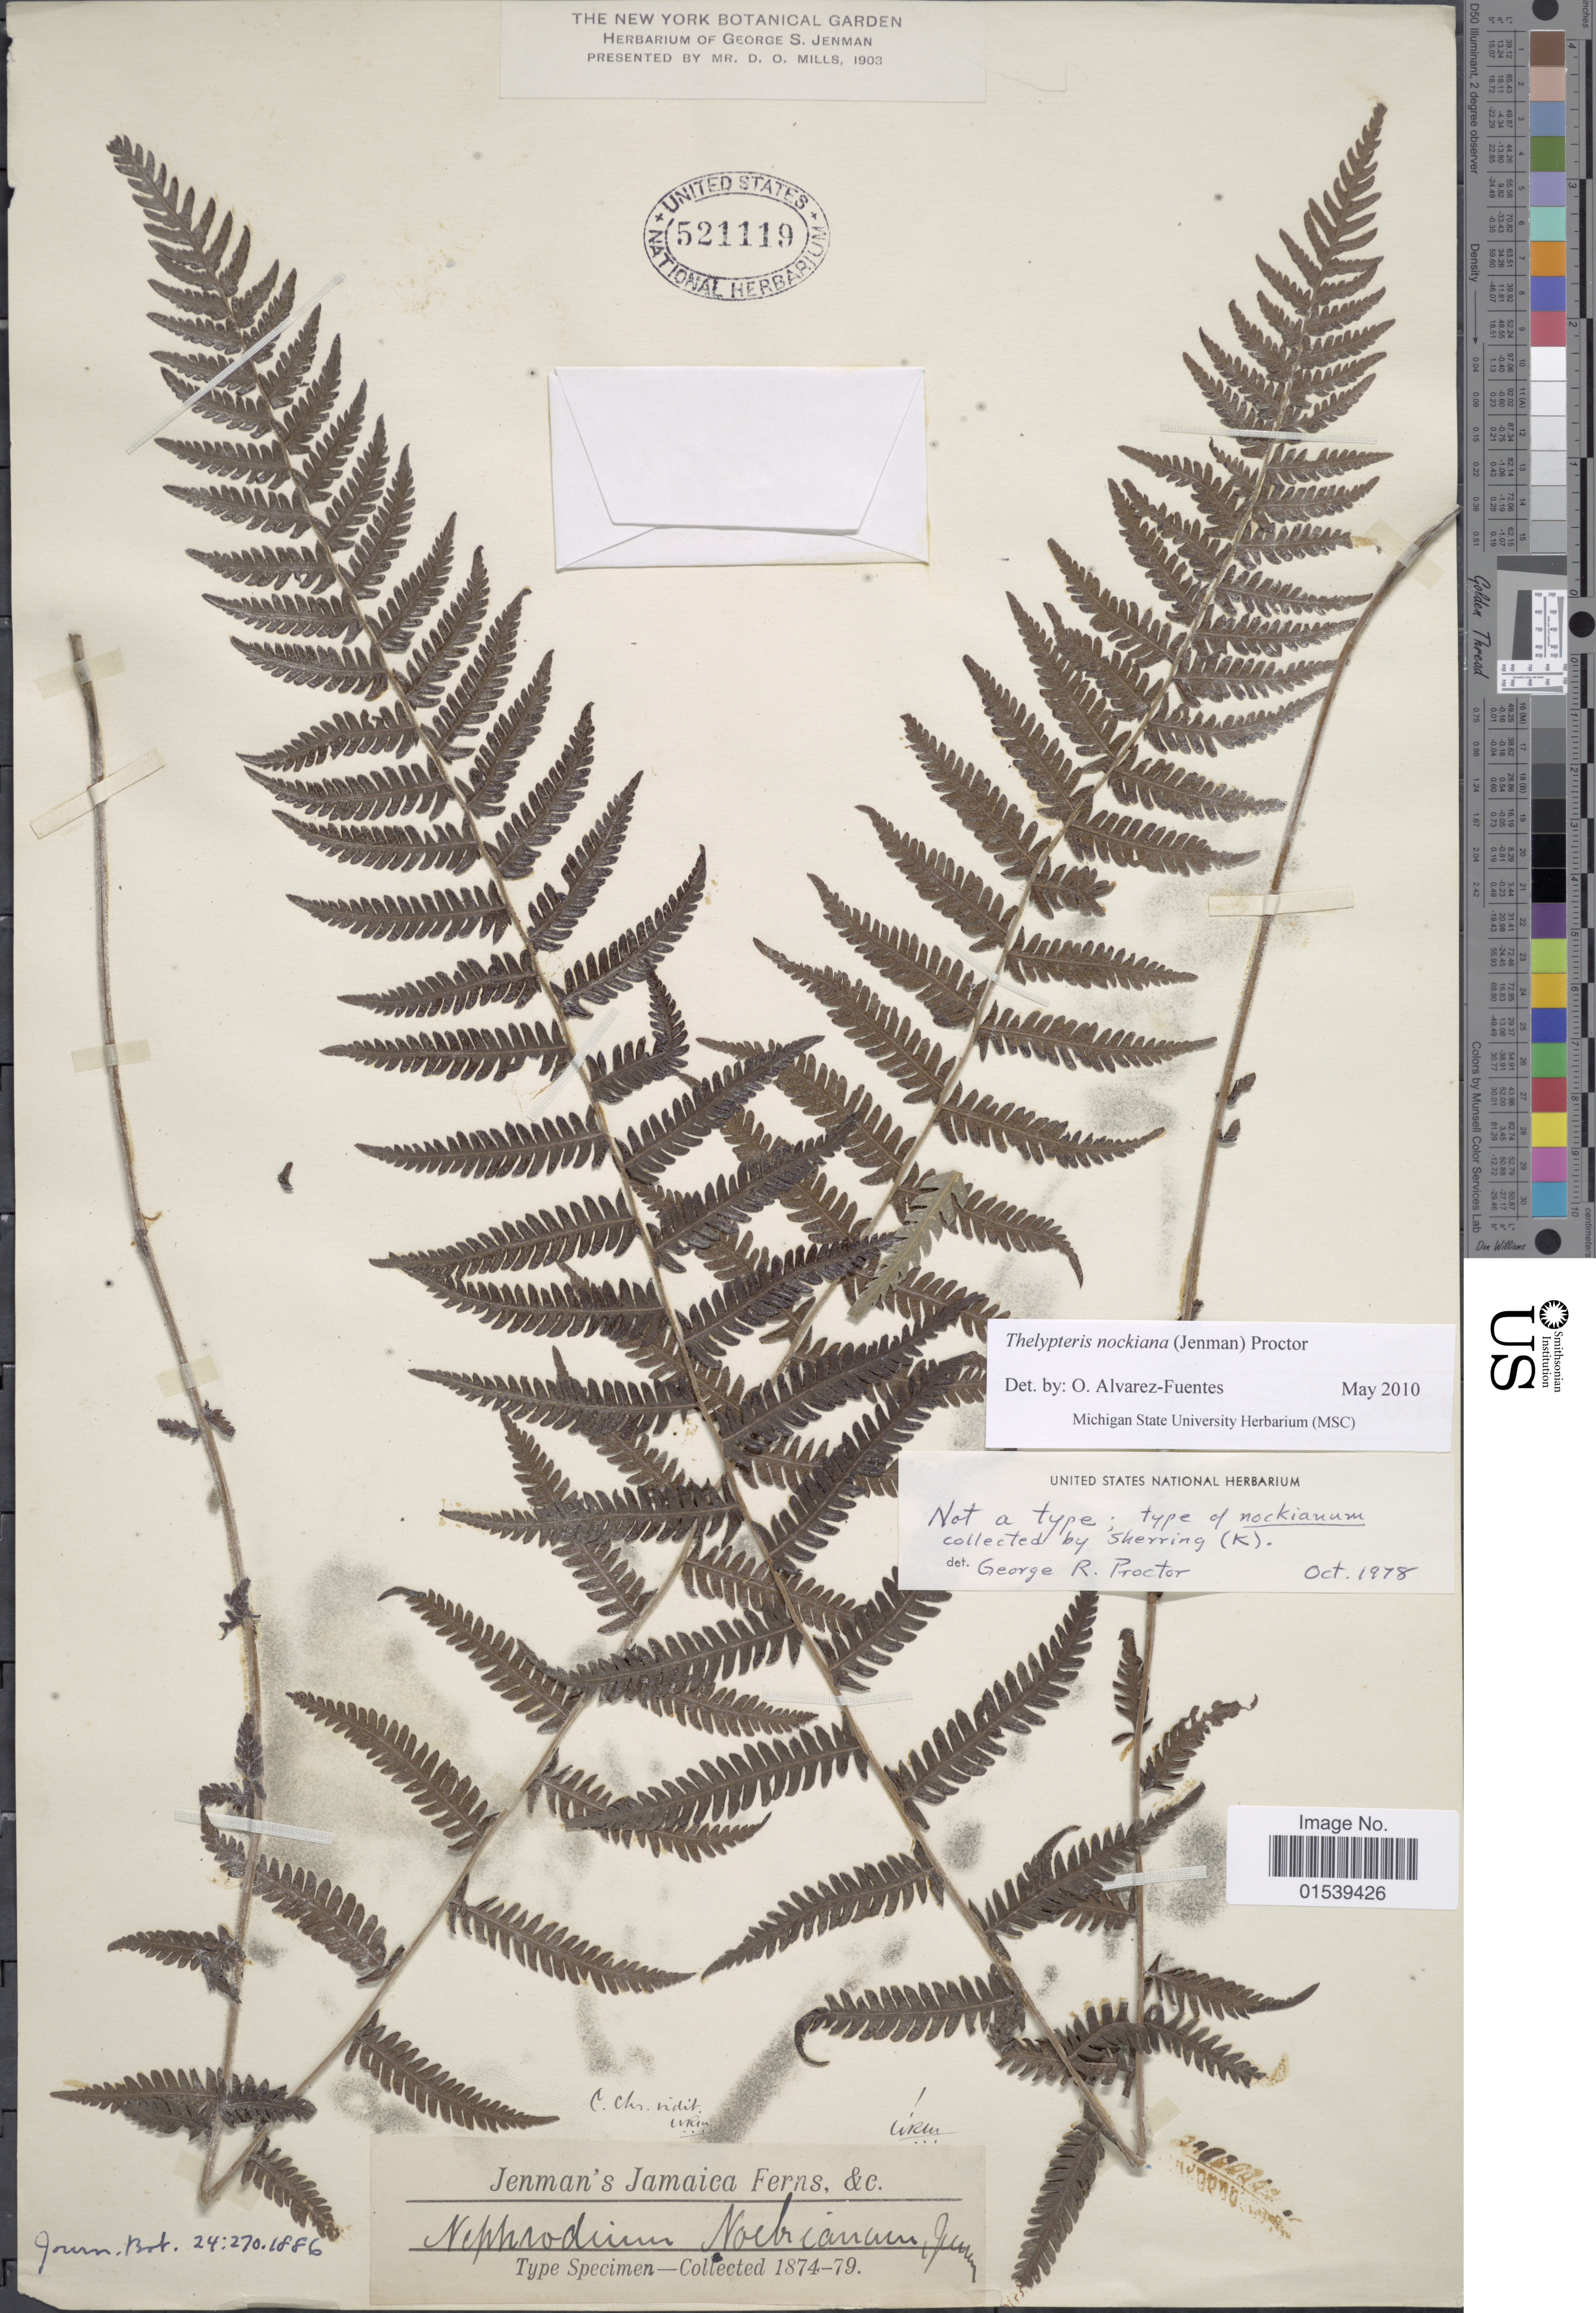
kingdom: Plantae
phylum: Tracheophyta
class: Polypodiopsida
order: Polypodiales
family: Thelypteridaceae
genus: Amauropelta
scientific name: Amauropelta nockiana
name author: (Jenman) Pic. Serm.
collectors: -. Jenman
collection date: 1874/1879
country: Jamaica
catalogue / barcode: US 521119